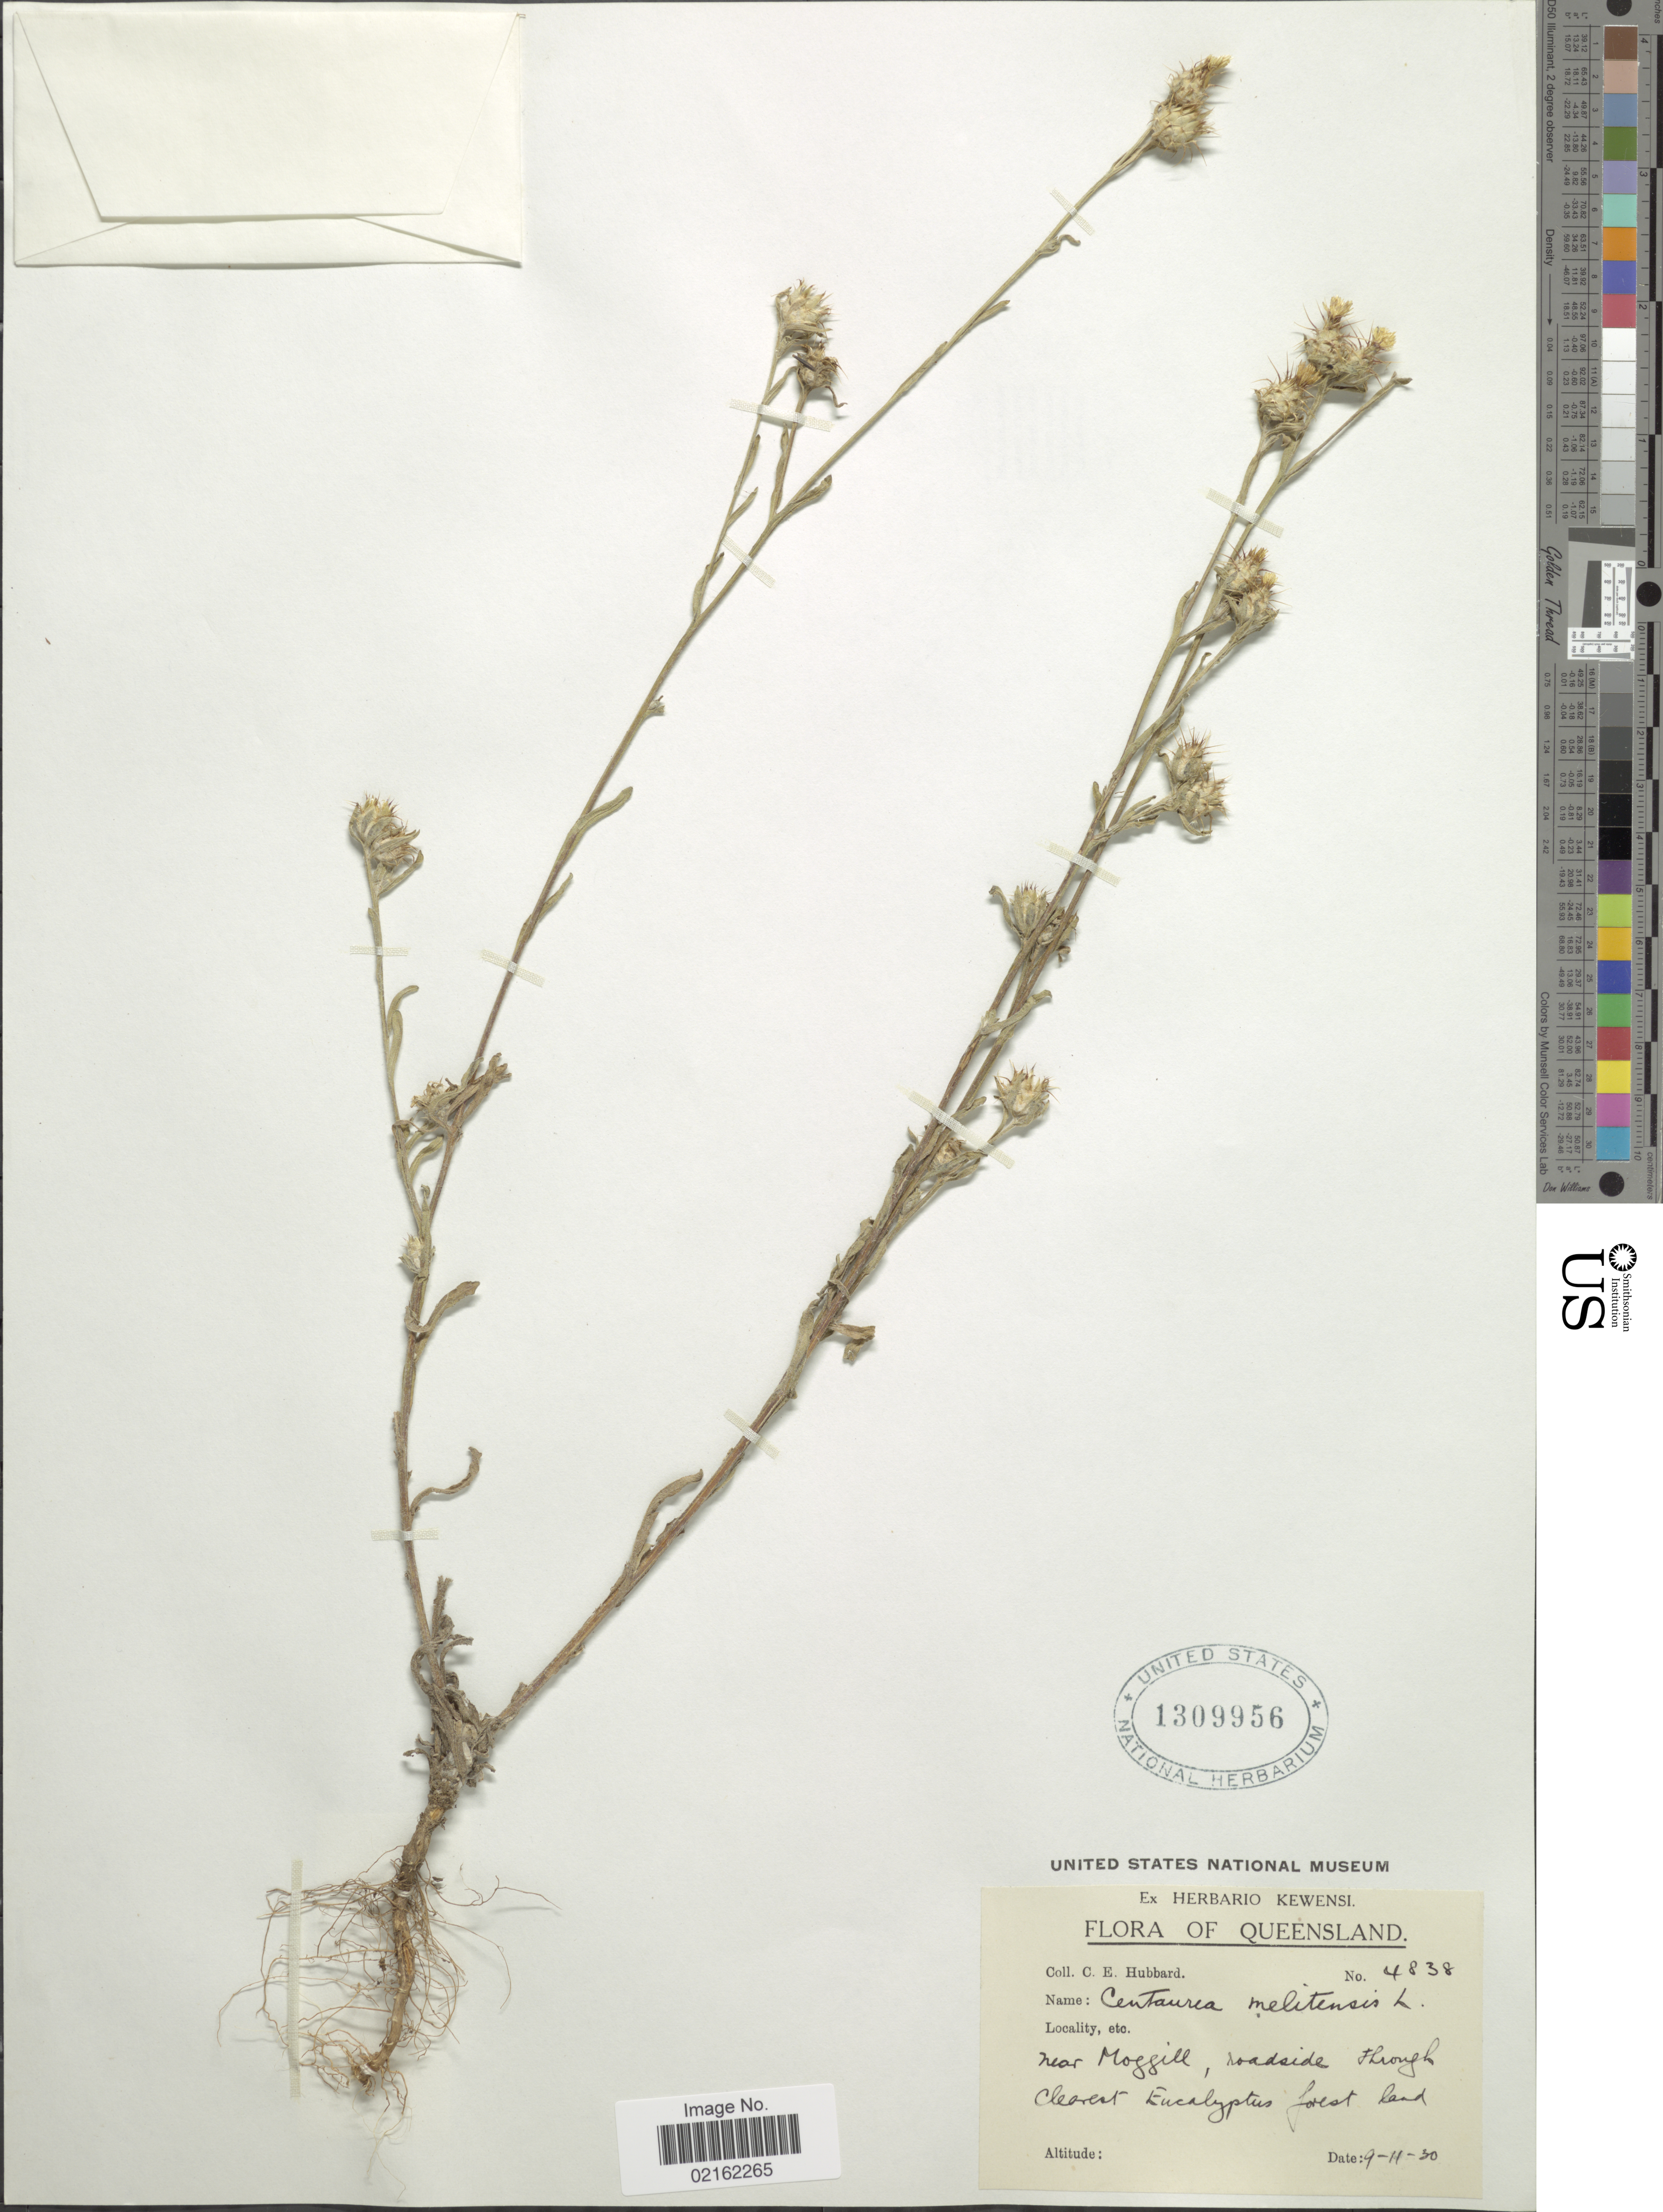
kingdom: Plantae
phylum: Tracheophyta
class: Magnoliopsida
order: Asterales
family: Asteraceae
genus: Centaurea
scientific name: Centaurea melitensis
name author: L.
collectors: C. E. Hubbard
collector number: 4838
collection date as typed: Transcribed d/m/y: 9/11/30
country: Australia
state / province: Queensland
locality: Near Moggill, roadside through Clearest Eucalyptus forest land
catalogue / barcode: US 1309956